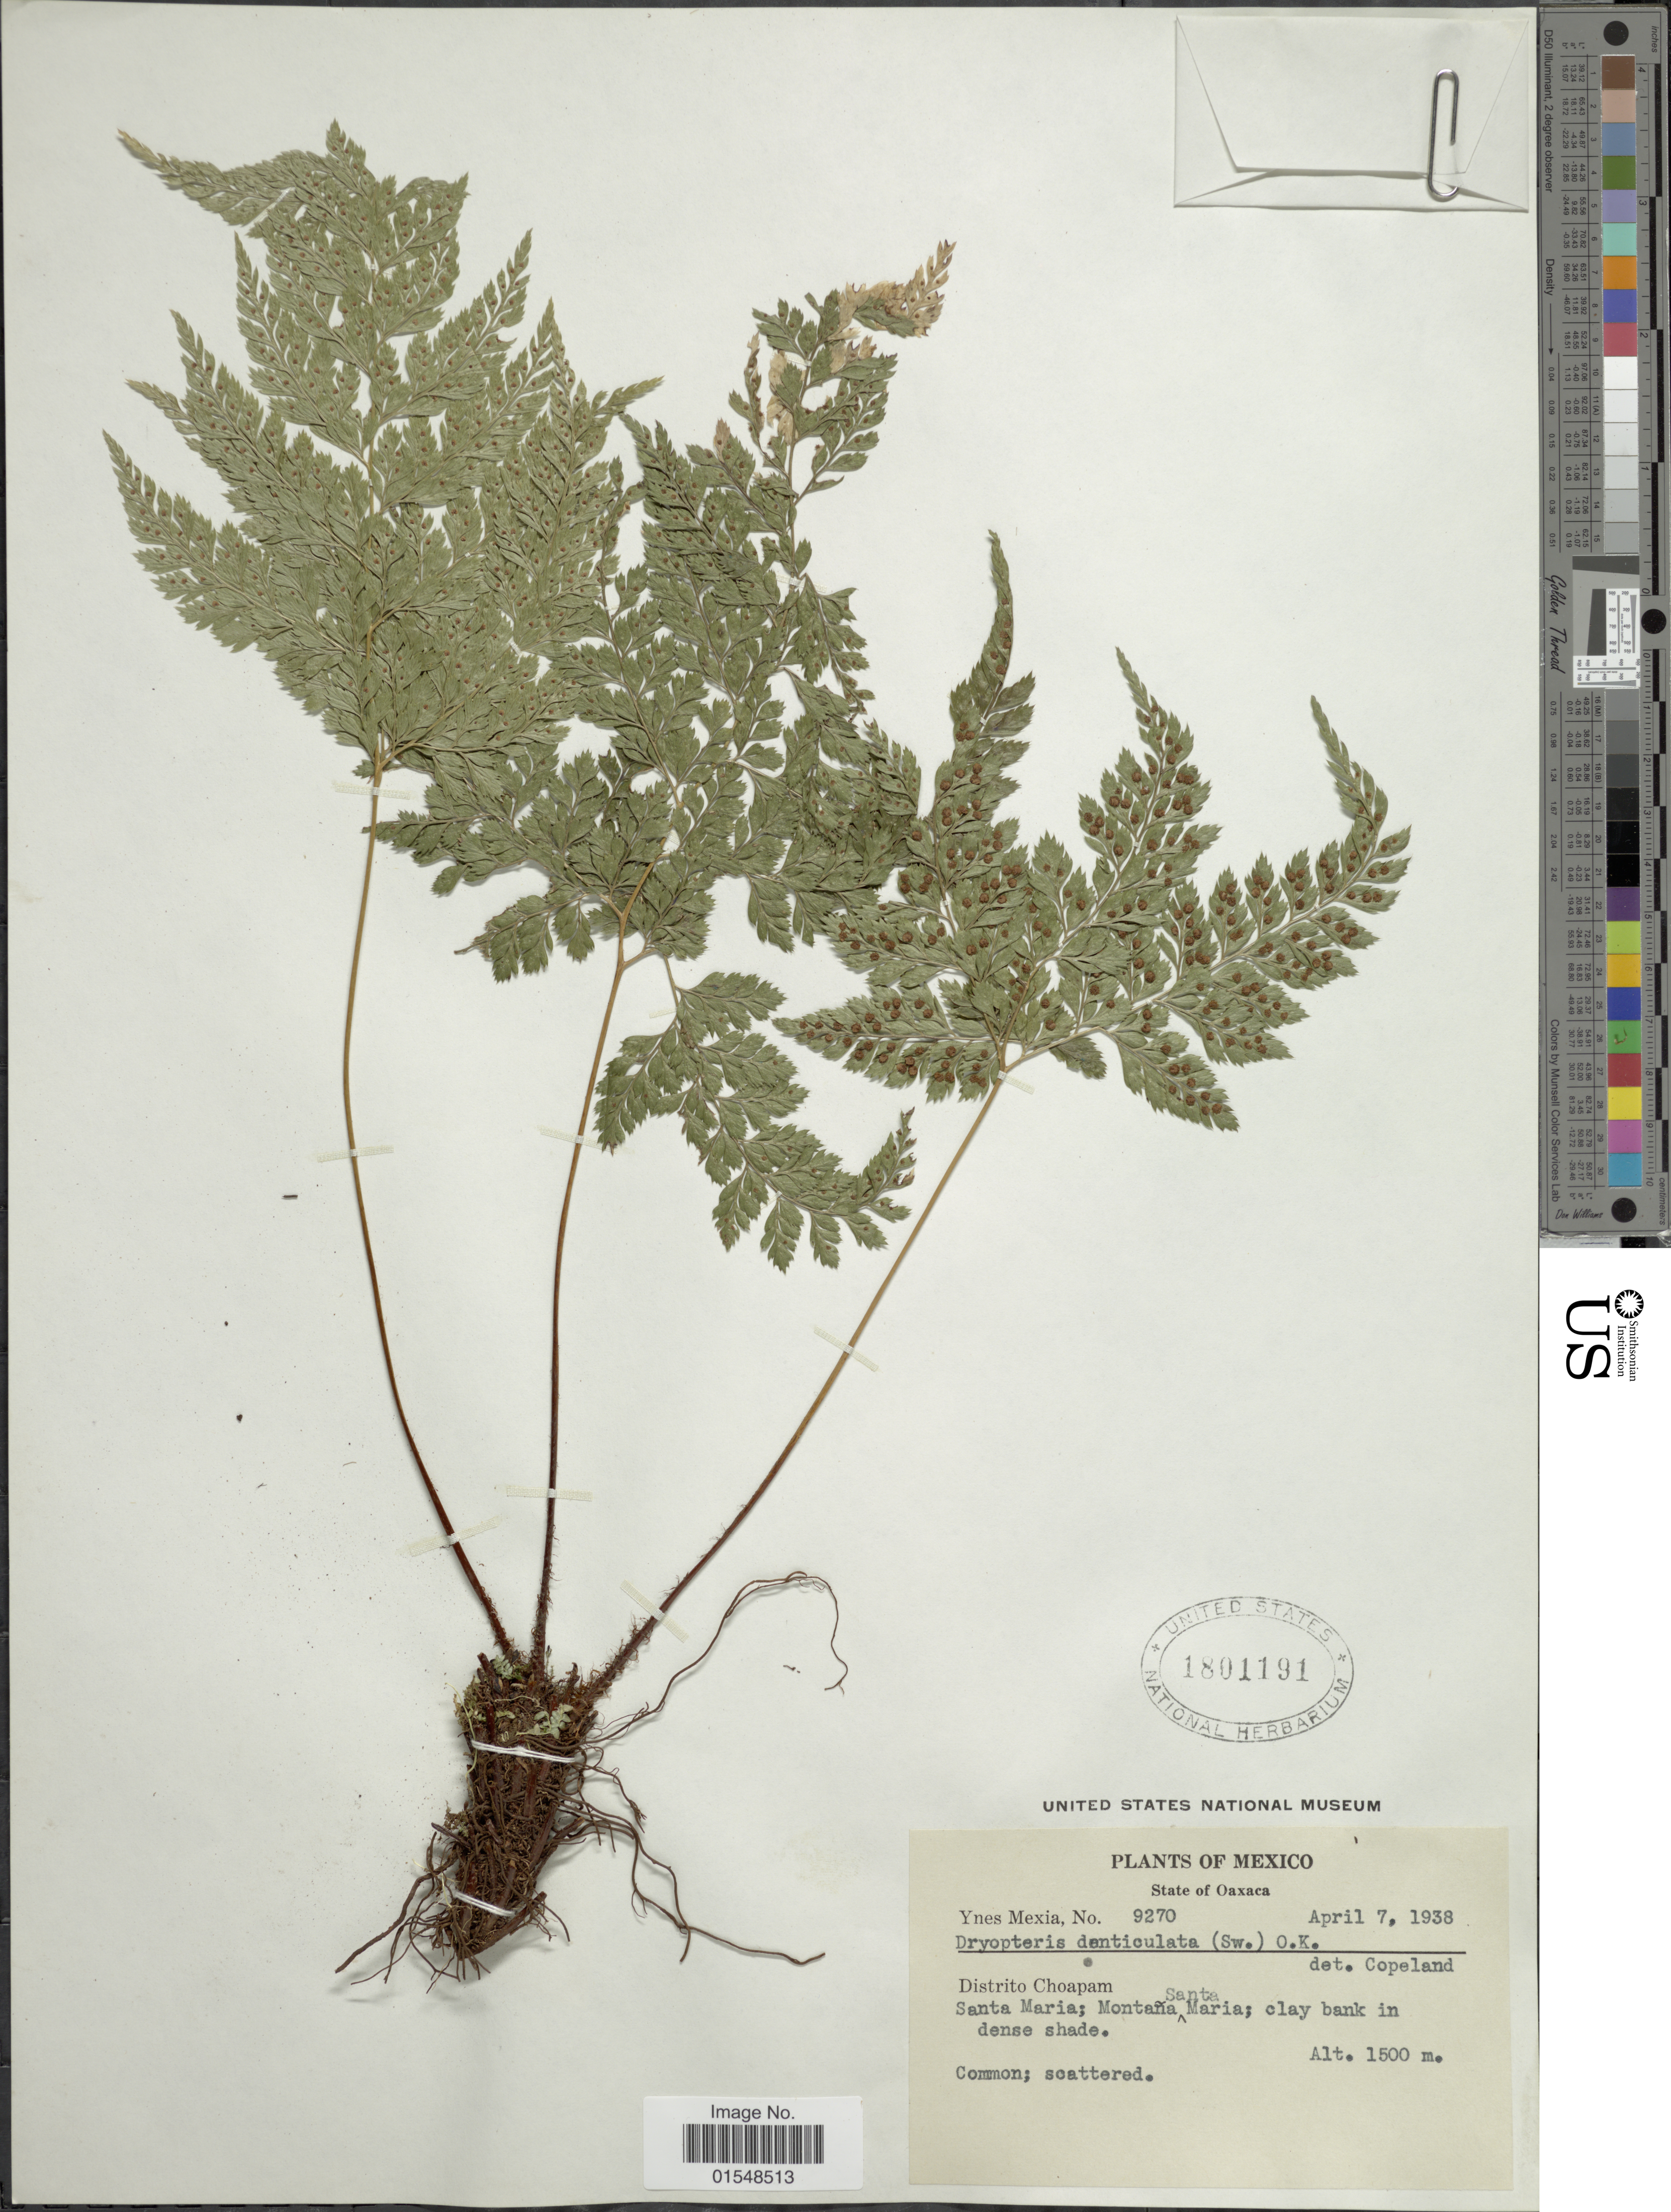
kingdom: Plantae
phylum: Tracheophyta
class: Polypodiopsida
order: Polypodiales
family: Dryopteridaceae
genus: Arachniodes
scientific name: Arachniodes denticulata var. jucunda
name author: (Fée) Lellinger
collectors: Y. Mexia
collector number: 9270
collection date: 1938-04-07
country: Mexico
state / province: Oaxaca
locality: Distrito Choapman, Santa Maria; Montaña Santa Maria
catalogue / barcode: US 1801191